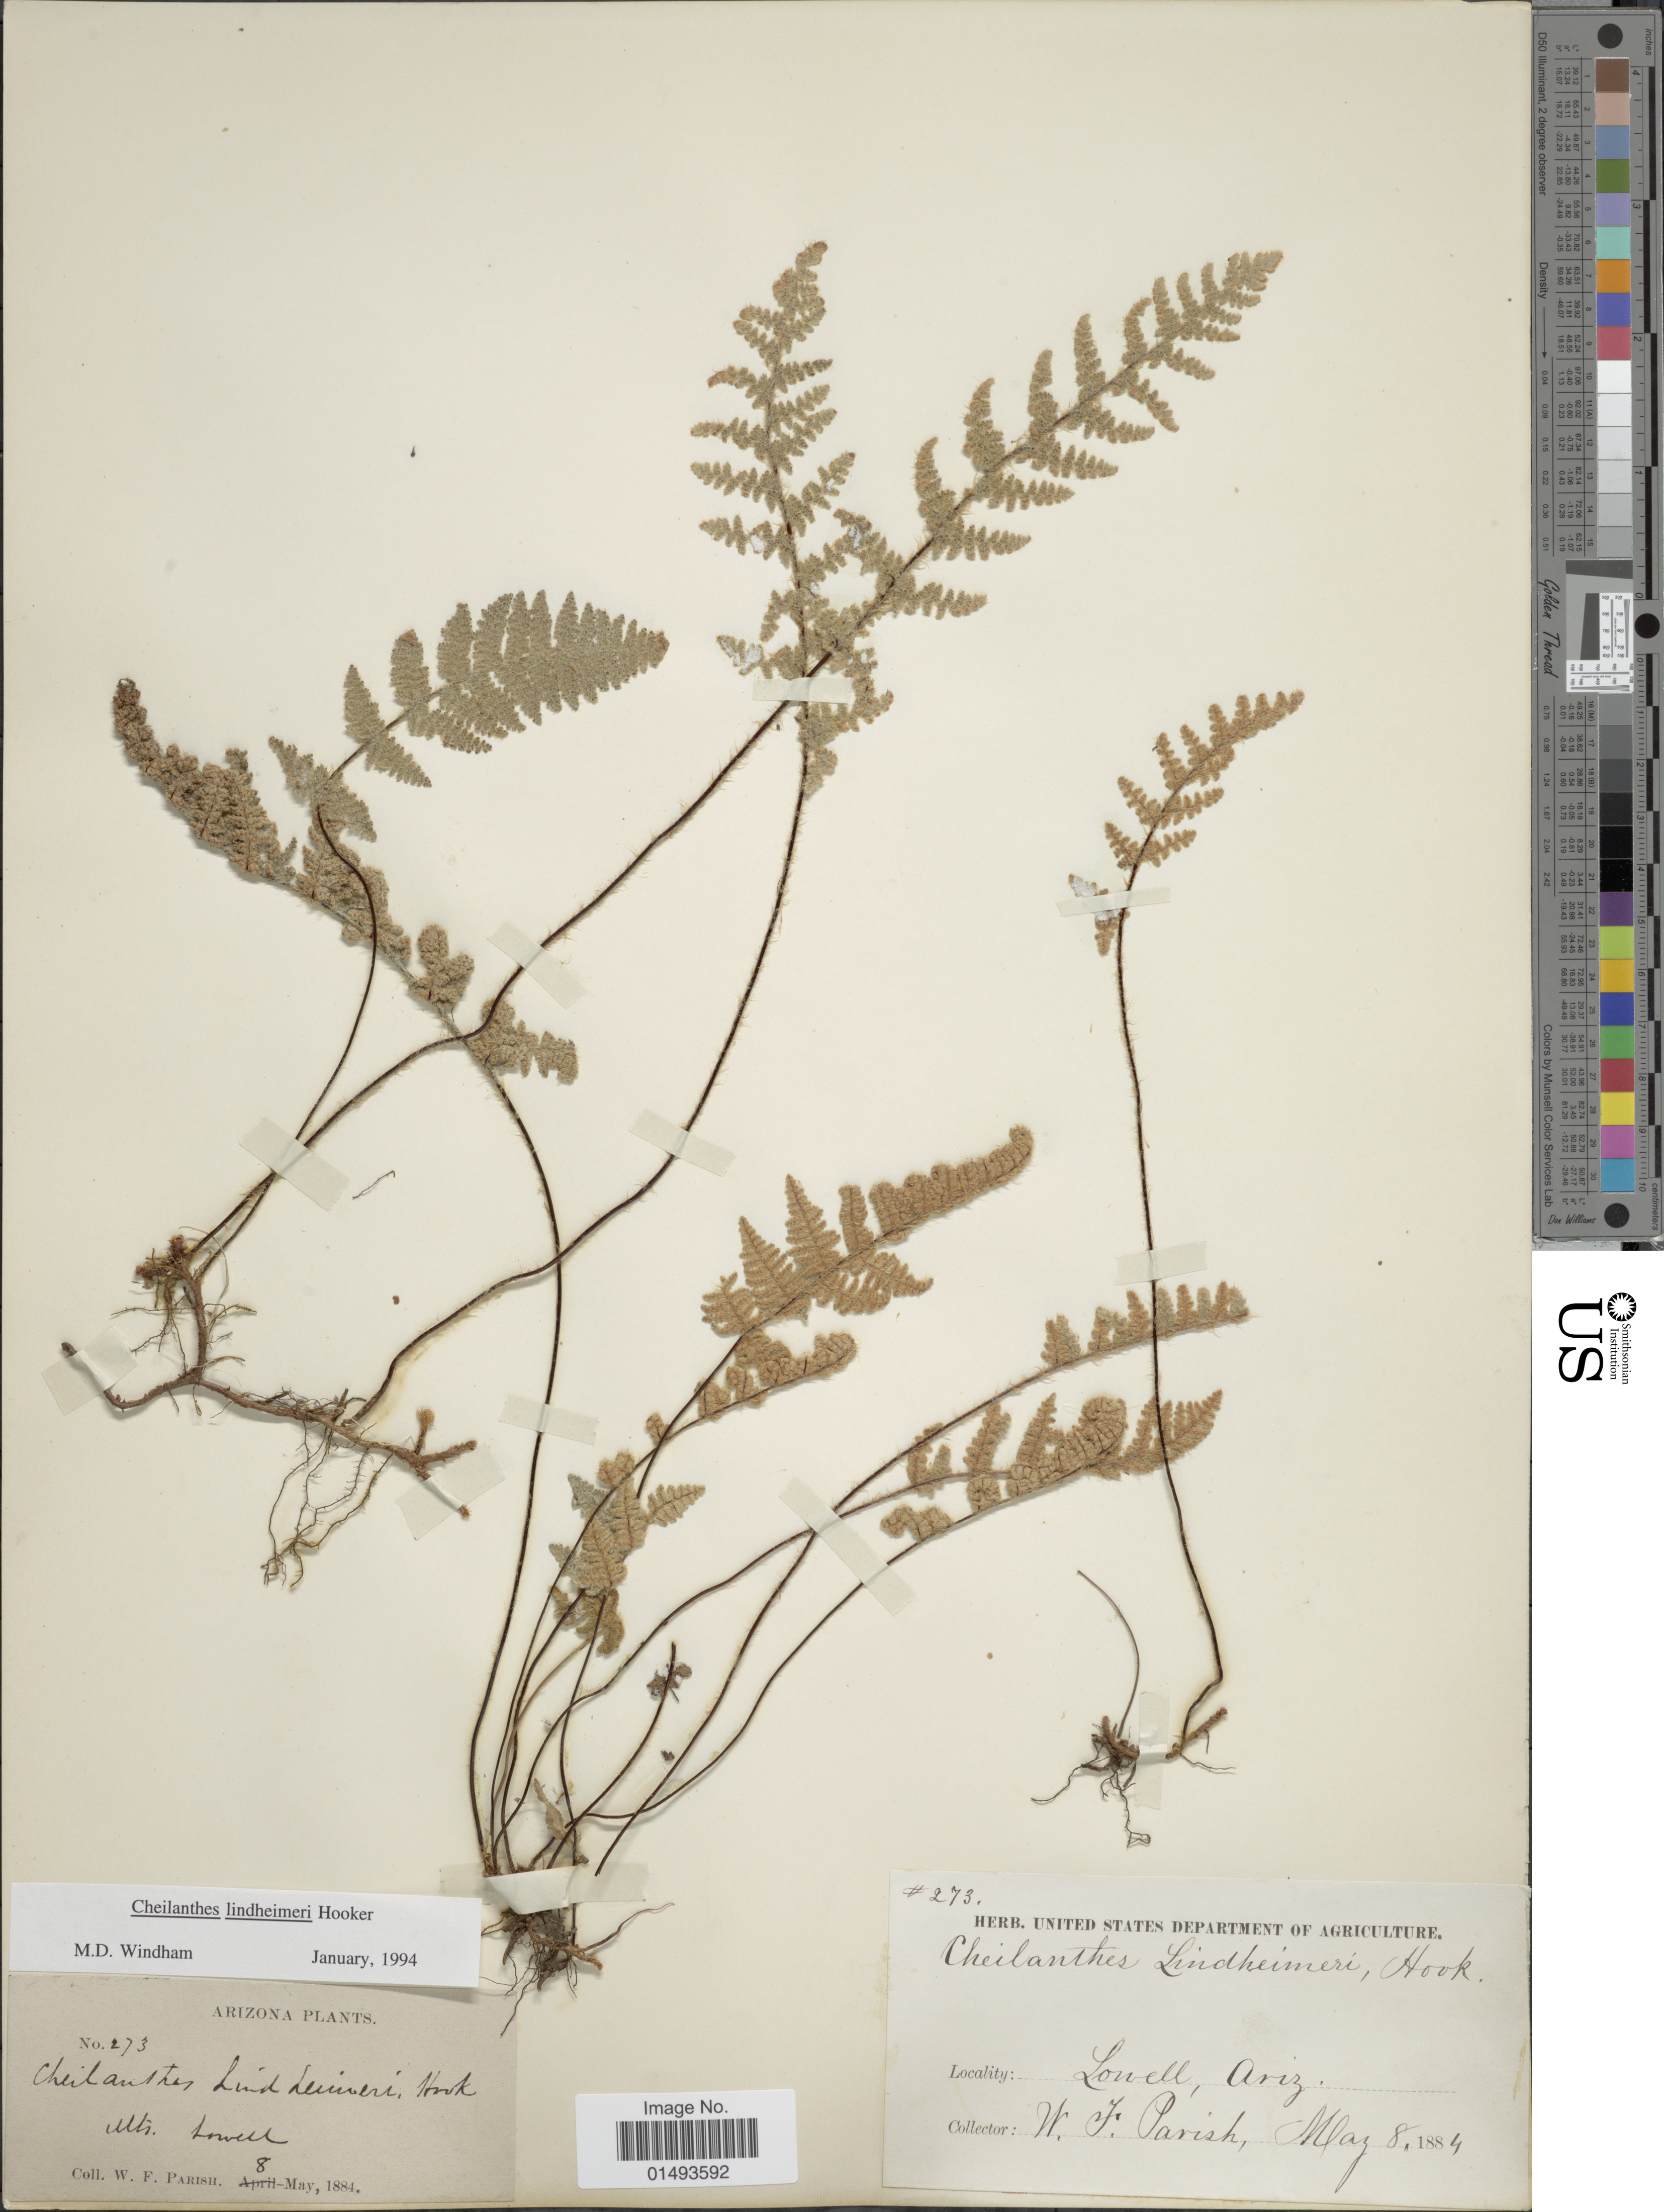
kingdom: Plantae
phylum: Tracheophyta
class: Polypodiopsida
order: Polypodiales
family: Pteridaceae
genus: Myriopteris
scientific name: Myriopteris lindheimeri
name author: (Hook.) J. Sm.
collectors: W. F. Parish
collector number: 273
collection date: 1884-05-08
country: United States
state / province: Arizona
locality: Arizona, Mt. Lowell